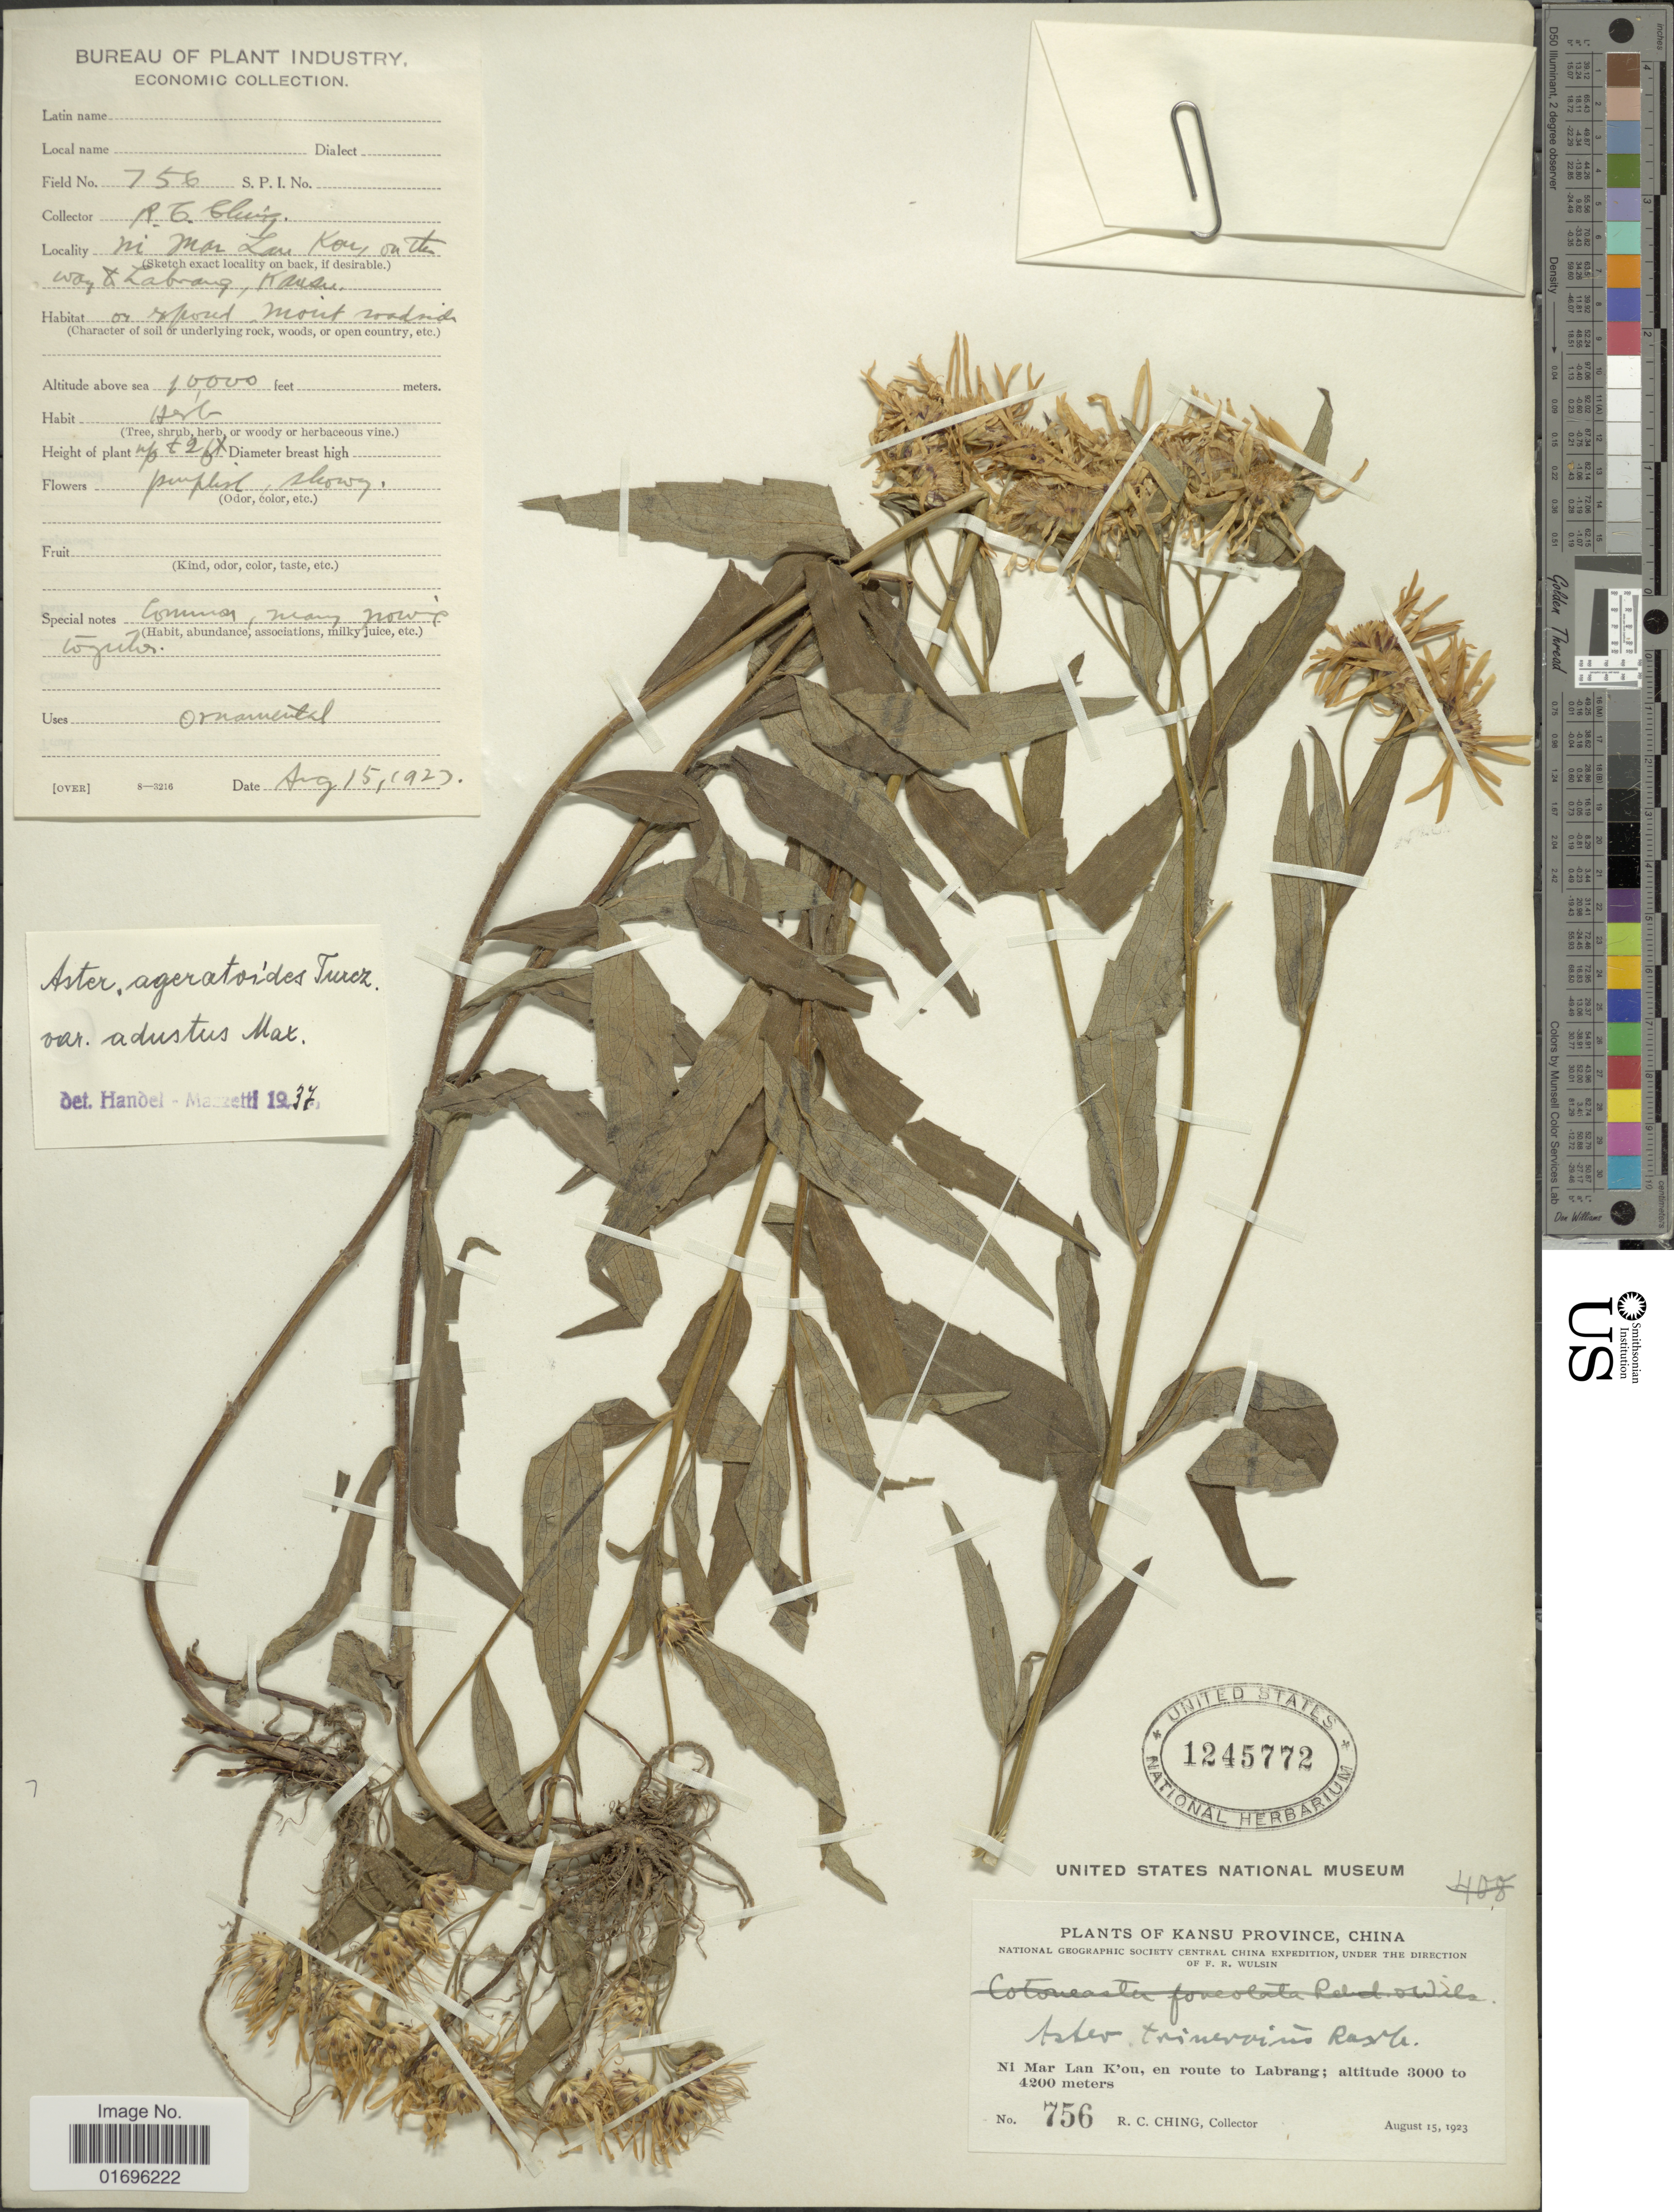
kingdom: Plantae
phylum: Tracheophyta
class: Magnoliopsida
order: Asterales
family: Asteraceae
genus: Aster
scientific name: Aster ageratoides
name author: Turcz.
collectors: R. C. Ching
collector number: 756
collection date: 1923-08-15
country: China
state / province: Gansu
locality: Kansu Province. Ni Mar Lan K'ou, en route to Labrang.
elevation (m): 3000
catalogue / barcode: US 1245772